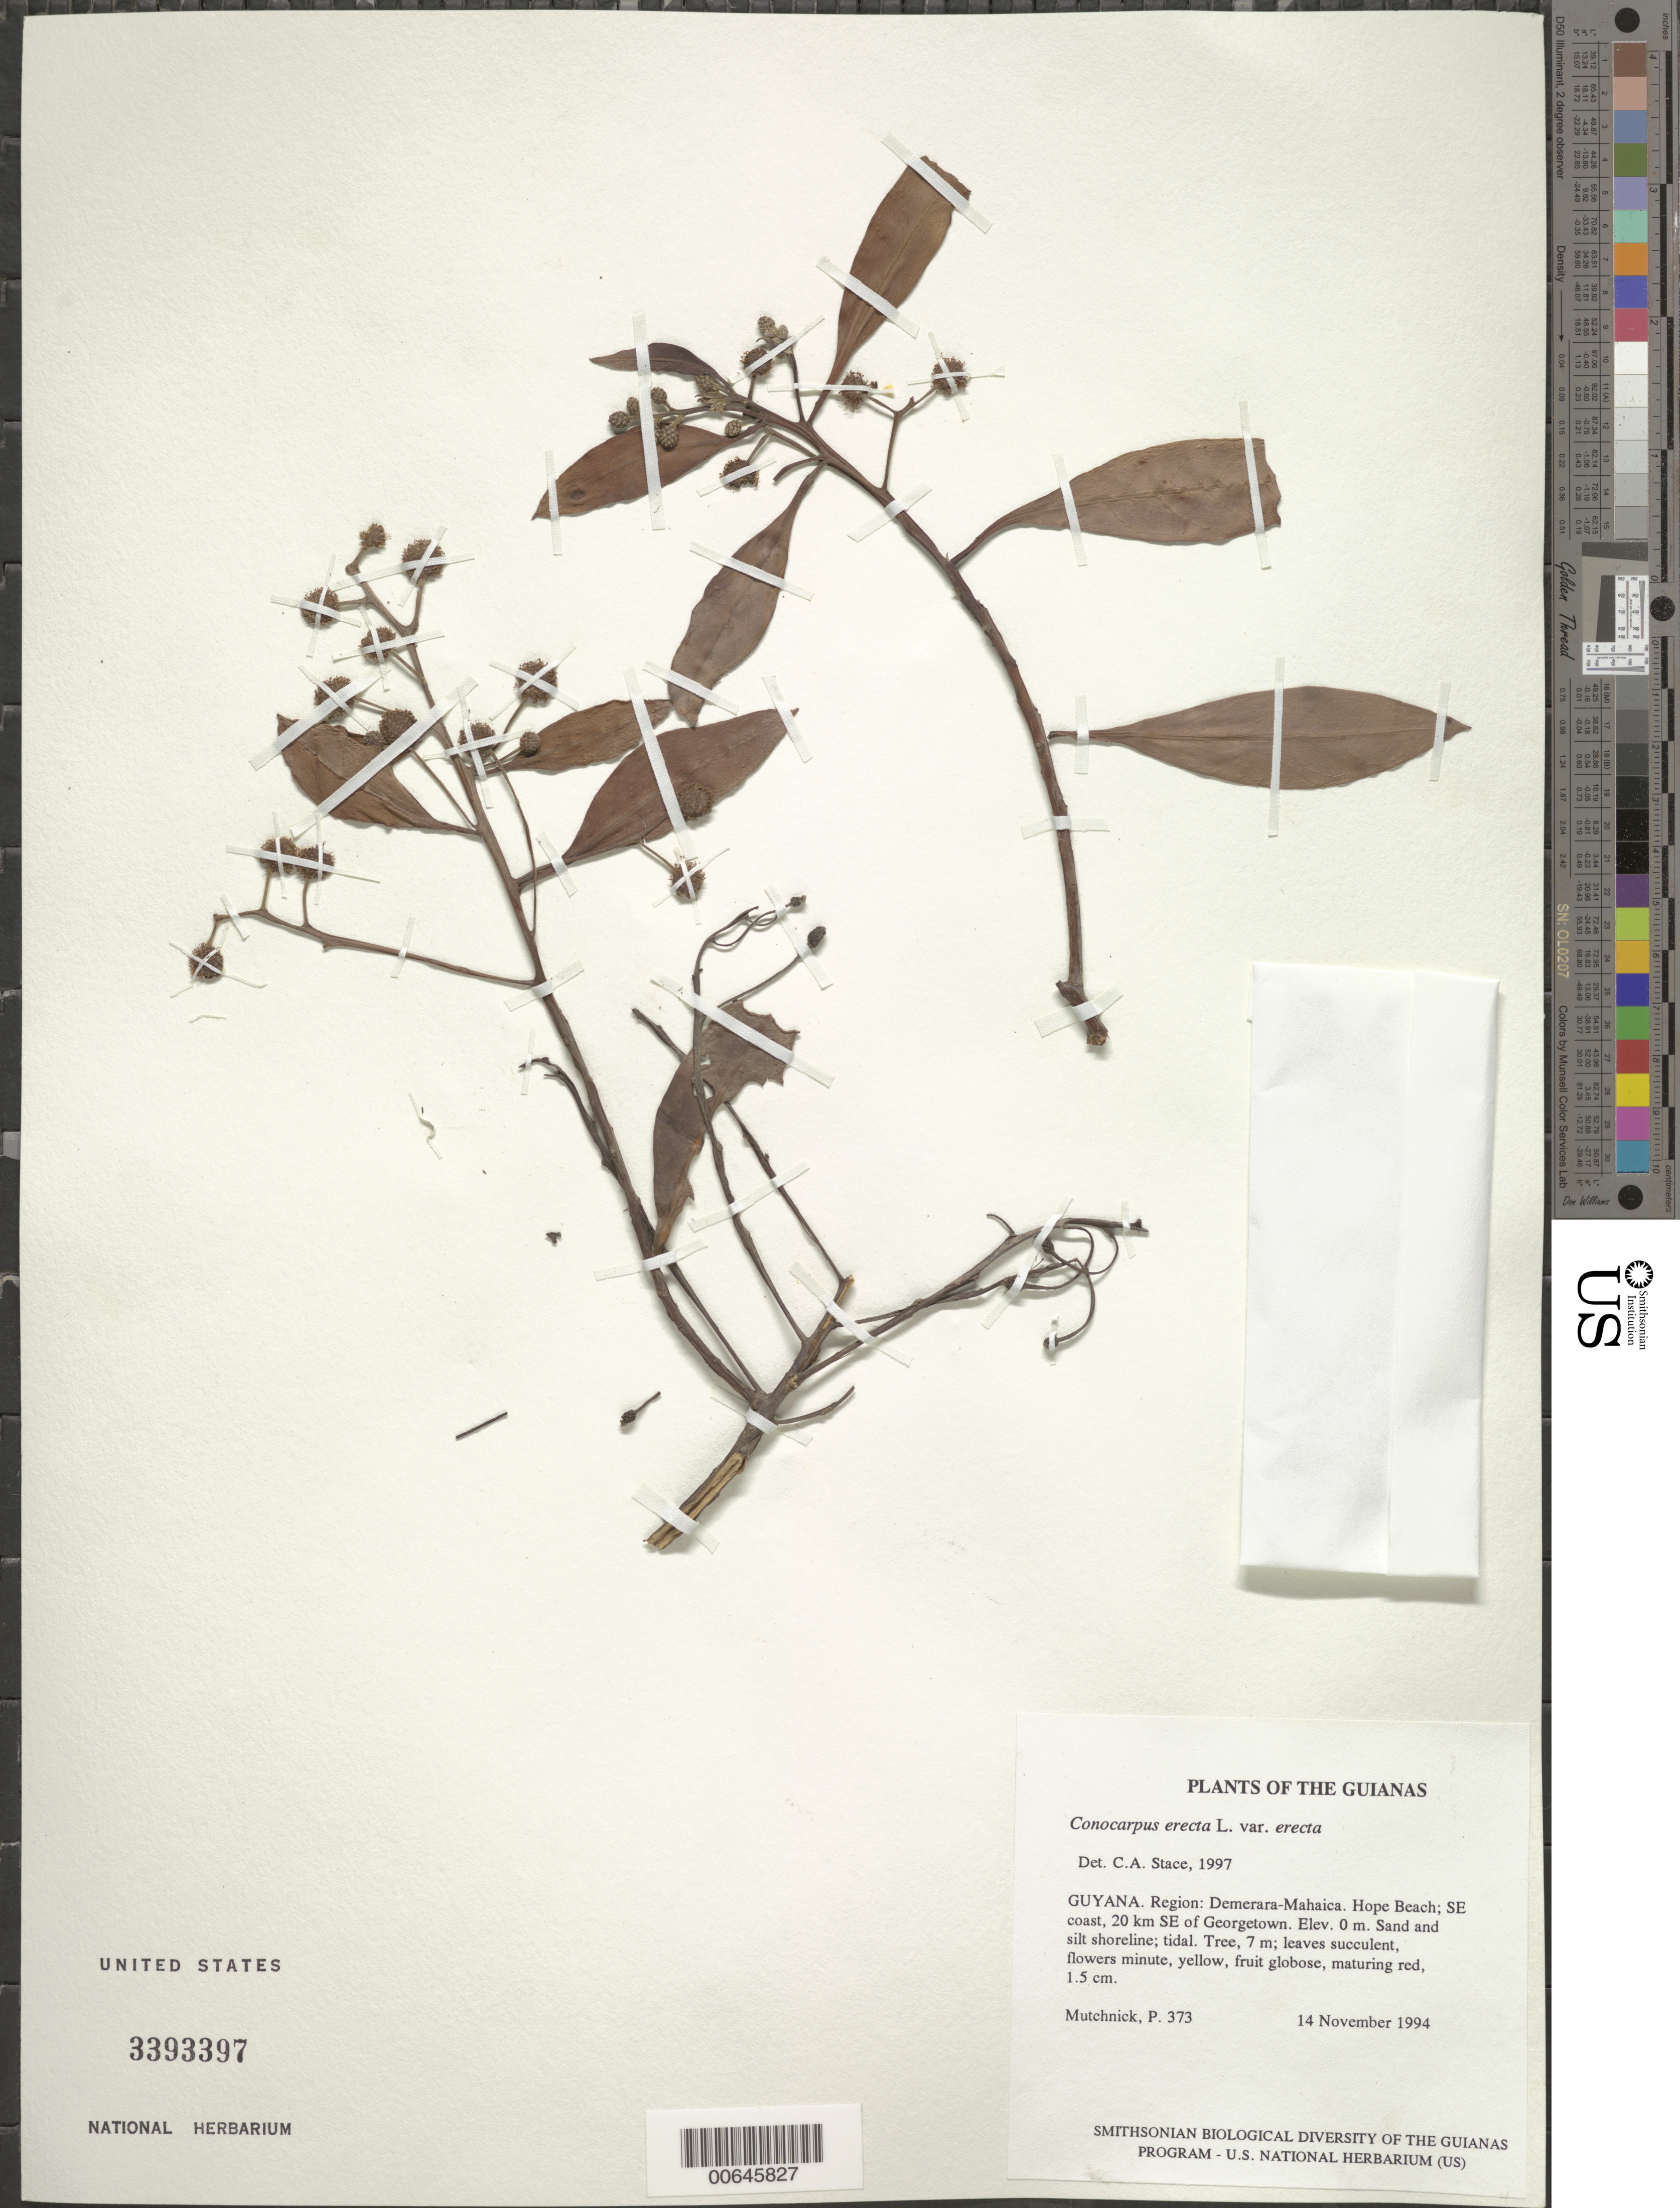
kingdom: Plantae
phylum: Tracheophyta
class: Magnoliopsida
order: Myrtales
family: Combretaceae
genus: Conocarpus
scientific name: Conocarpus erectus var. erectus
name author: L.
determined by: Stace, C. A.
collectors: P. Mutchnick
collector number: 373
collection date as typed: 14 November 1994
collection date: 1994-11-14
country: Guyana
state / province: Demerara-Mahaica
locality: Hope Beach; SE coast, 20 km SE of Georgetown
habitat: Sand and silt shoreline; tidal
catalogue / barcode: US 3393397